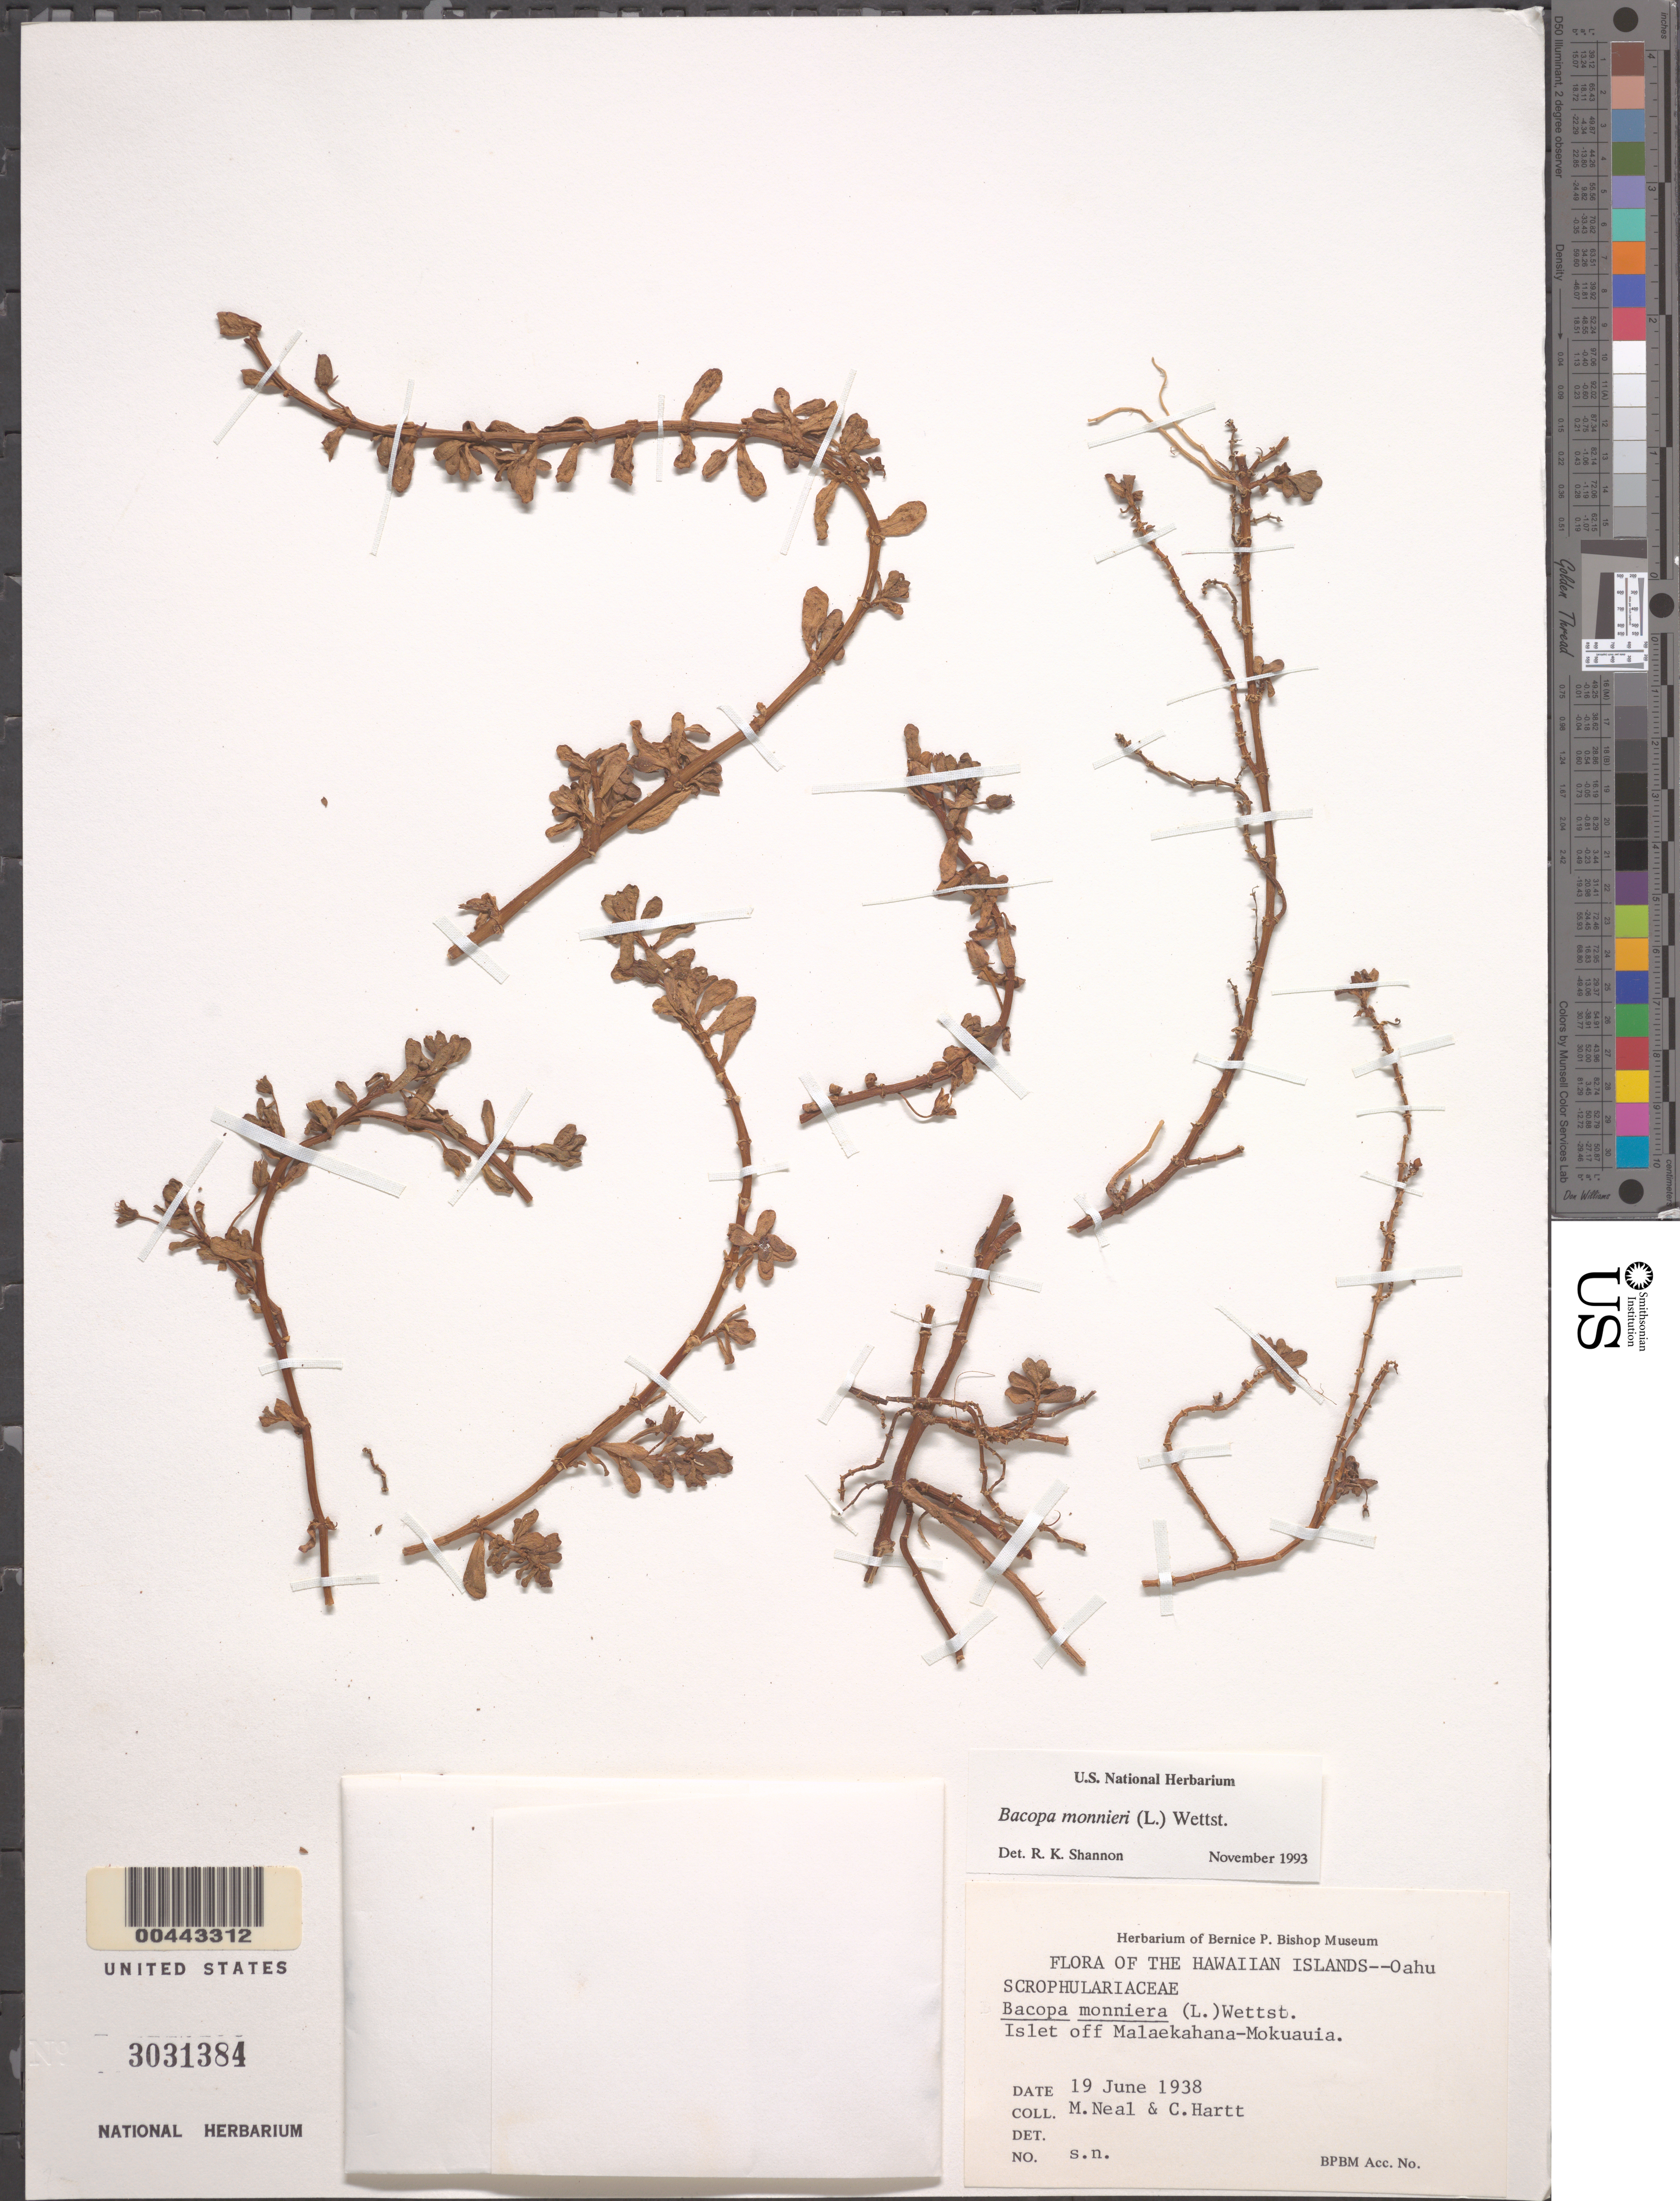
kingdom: Plantae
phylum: Tracheophyta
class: Magnoliopsida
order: Lamiales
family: Plantaginaceae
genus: Bacopa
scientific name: Bacopa monnieri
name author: (L.) Wettst.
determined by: Shannon, R. K., (UNITED STATES)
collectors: W. Ning & C. Hartt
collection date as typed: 19 Jun 1938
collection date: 1938-06-19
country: United States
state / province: Hawaii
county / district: Honolulu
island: Mokuauia [Goat] Islet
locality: Islet off Malaekahana, Oahu, Mokuauia Bird Refuge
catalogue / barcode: US 3031384